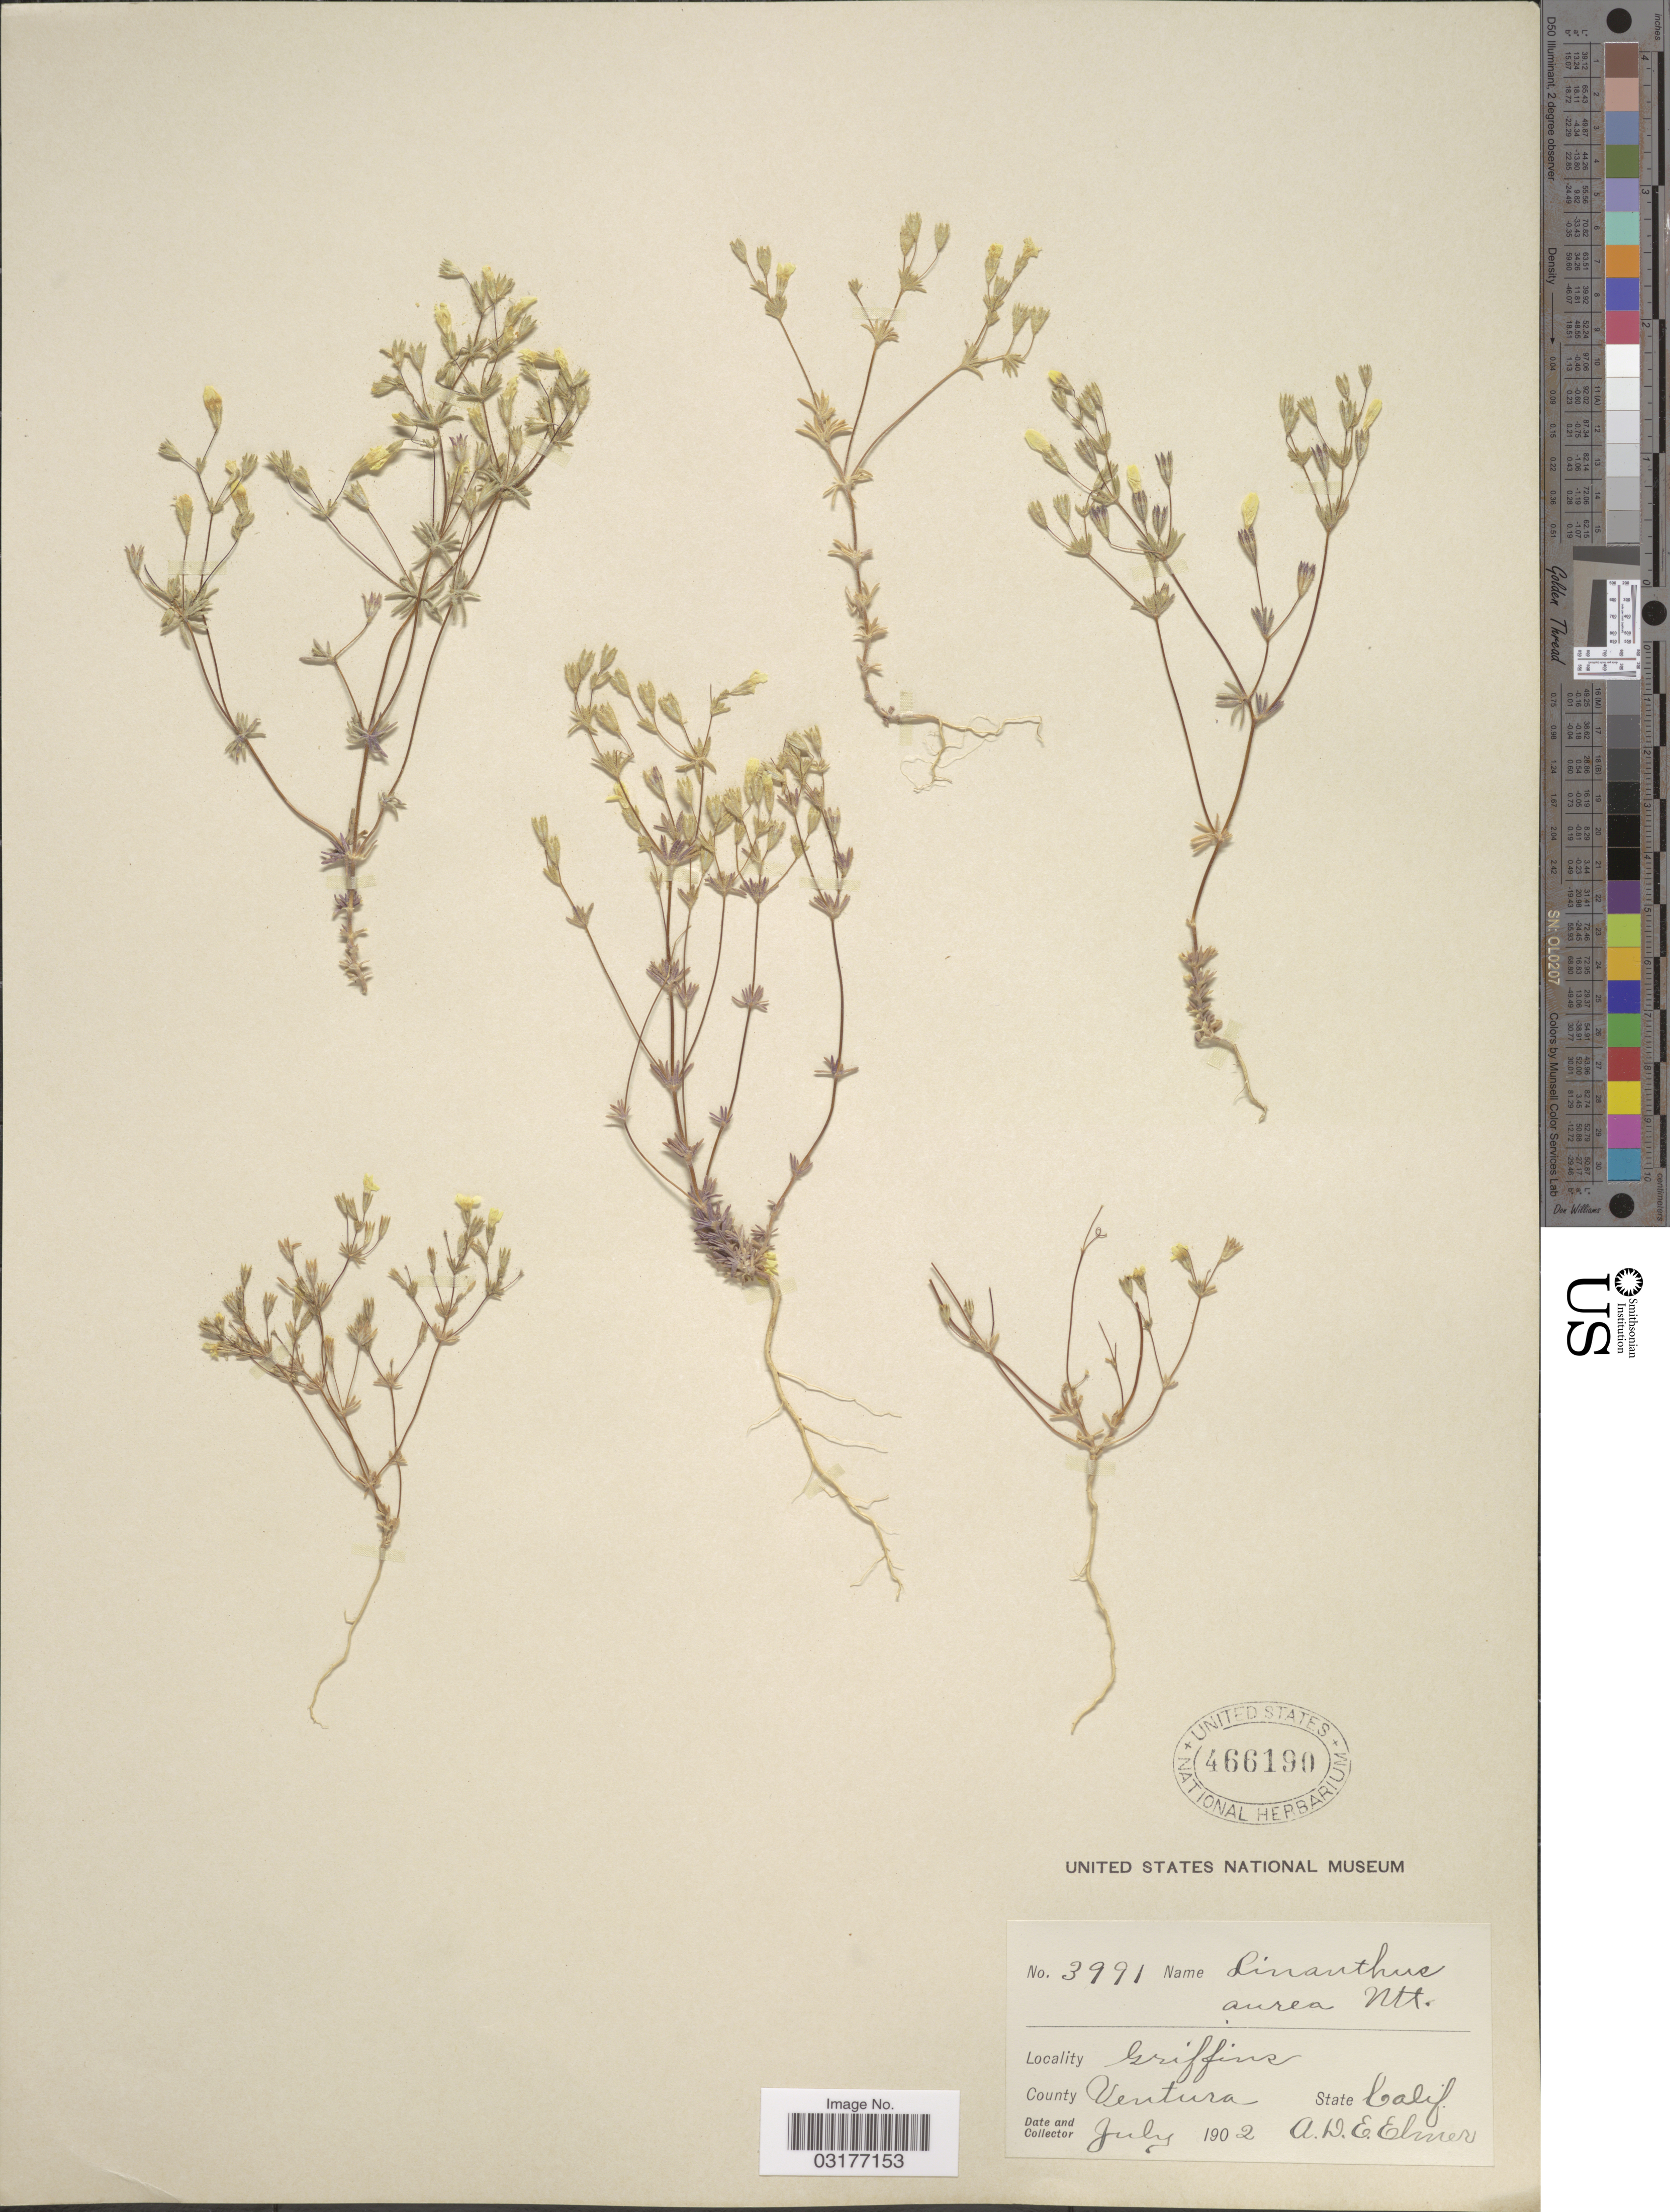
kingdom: Plantae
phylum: Tracheophyta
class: Magnoliopsida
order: Ericales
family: Polemoniaceae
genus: Leptosiphon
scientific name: Leptosiphon chrysanthus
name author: J.M. Porter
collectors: A. D. E. Elmer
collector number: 3991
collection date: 1902-07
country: United States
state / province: California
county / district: Ventura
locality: Griffins. County Ventura.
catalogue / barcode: US 466190